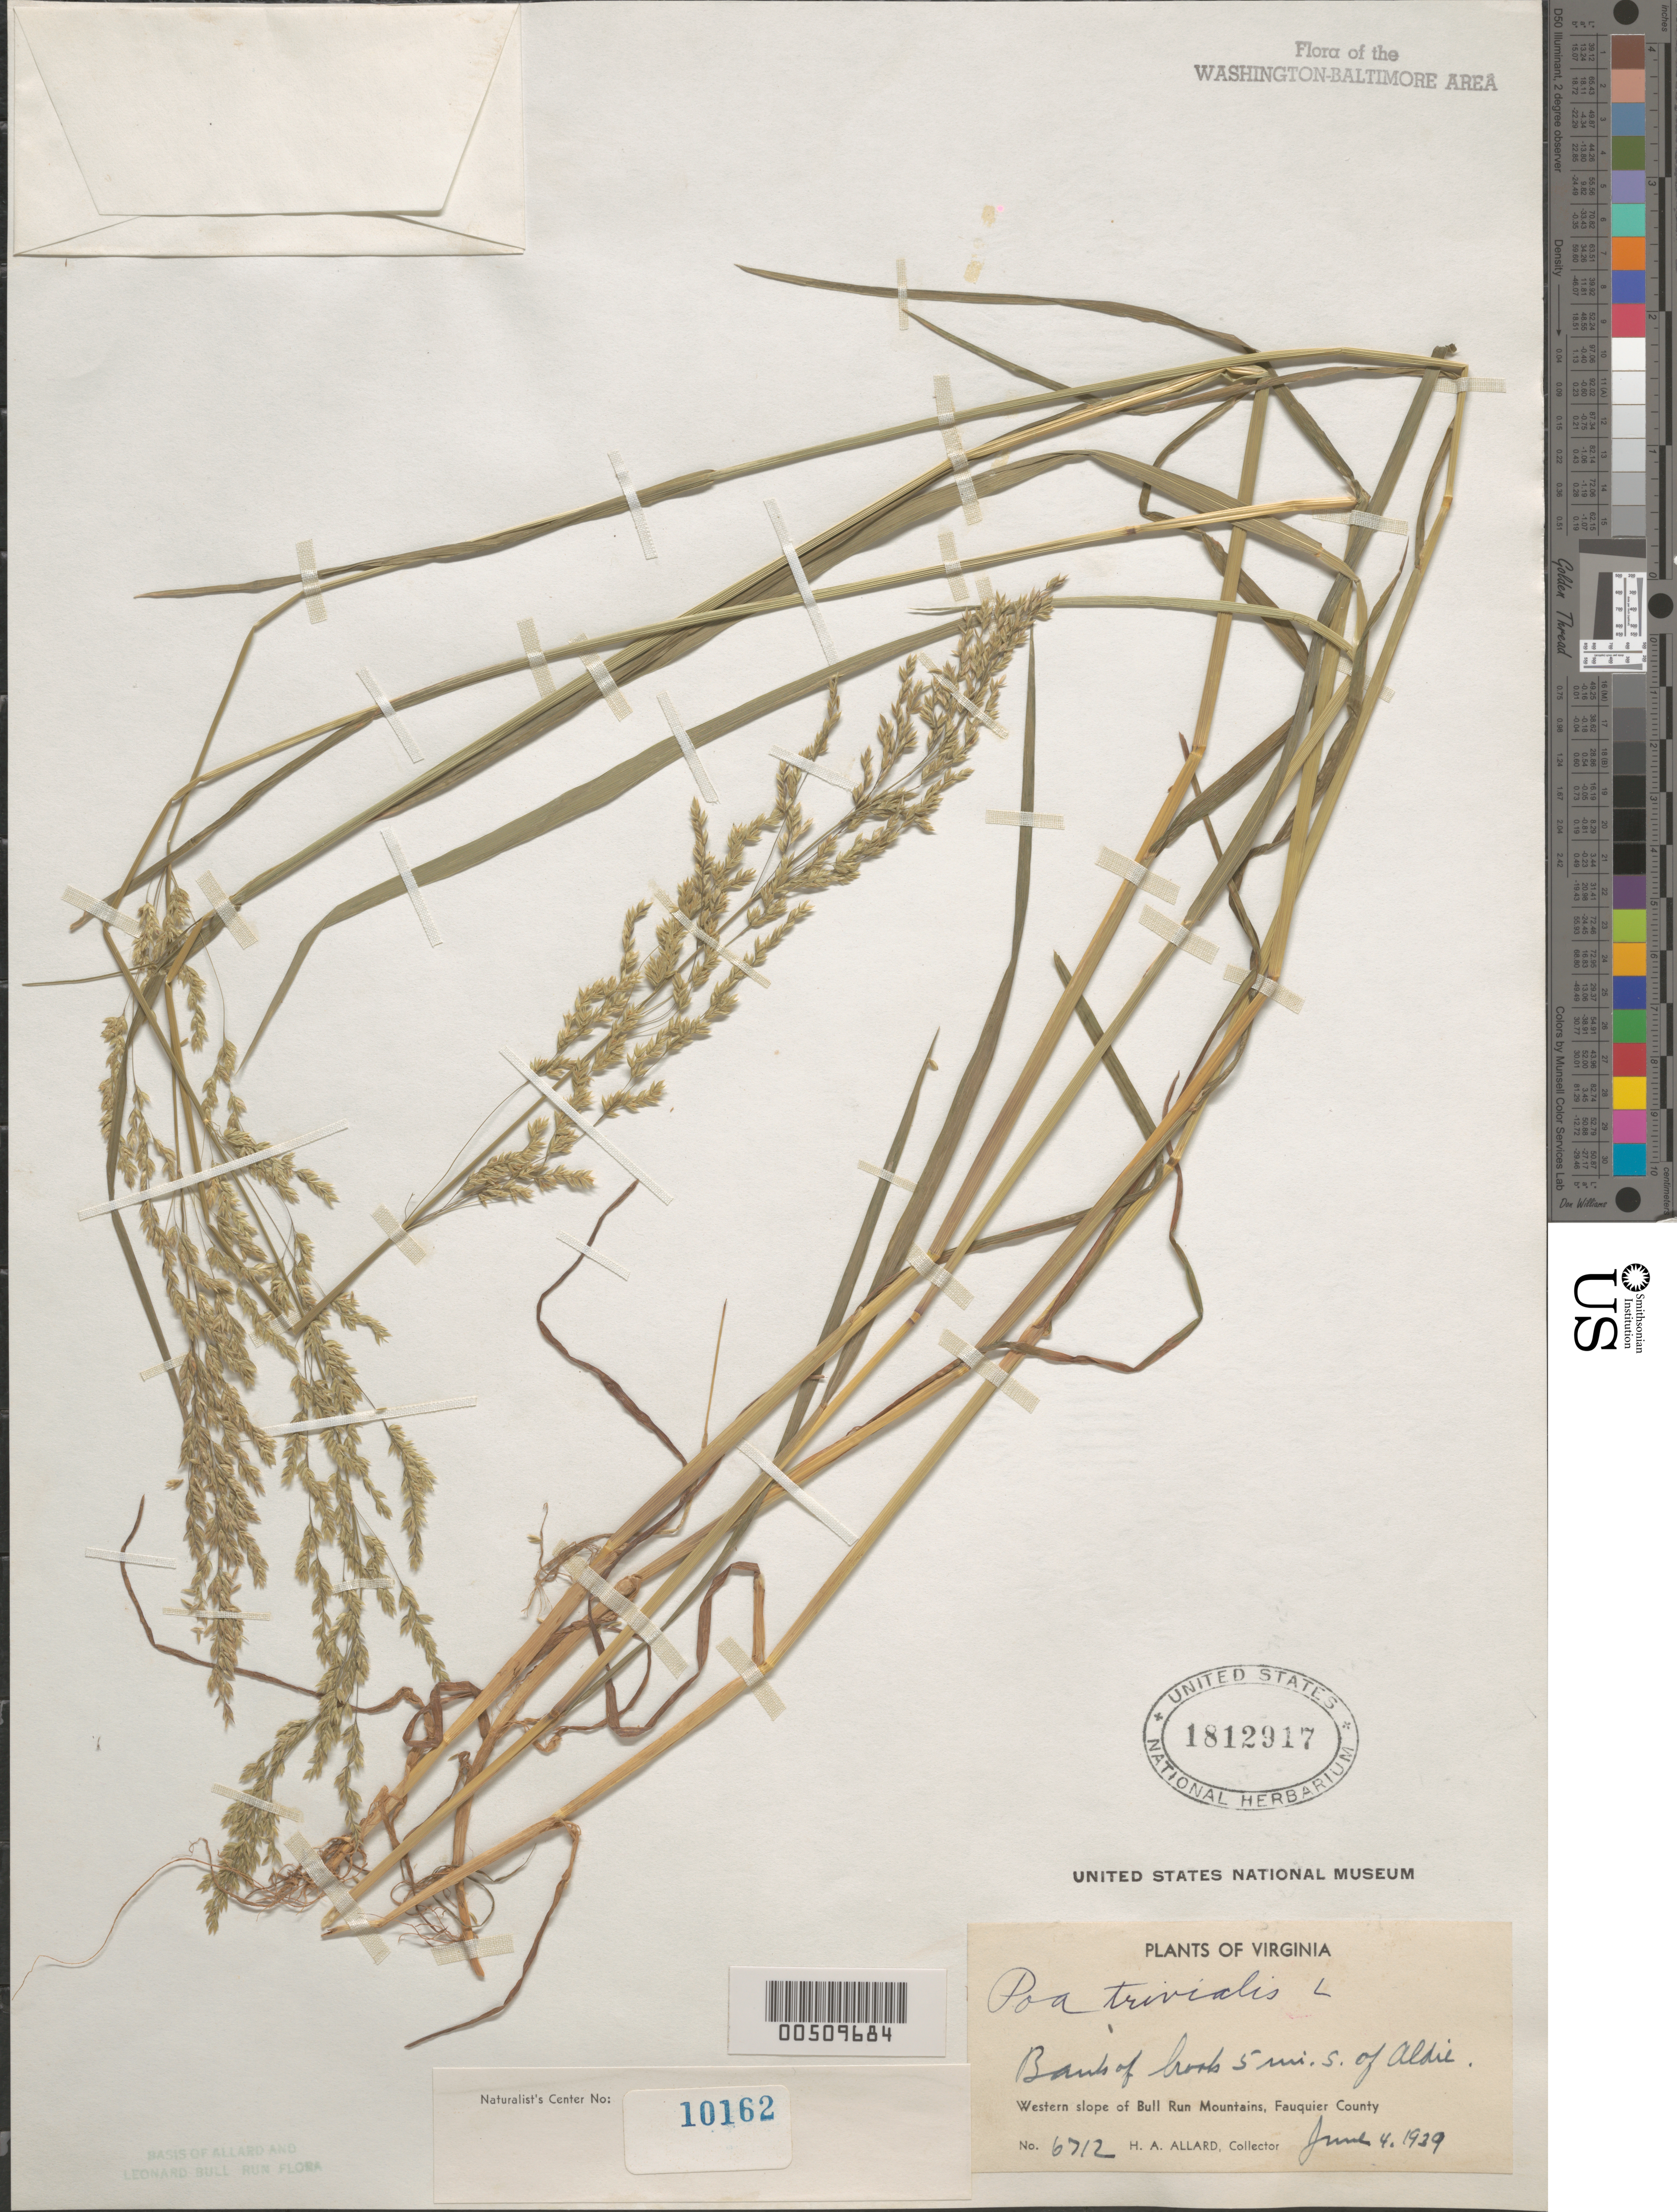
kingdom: Plantae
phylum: Tracheophyta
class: Liliopsida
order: Poales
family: Poaceae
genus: Poa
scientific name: Poa trivialis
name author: L.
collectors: H. A. Allard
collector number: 6712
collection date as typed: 04 Jun 1939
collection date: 1939-06-04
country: United States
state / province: Virginia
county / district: Fauquier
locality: Bull Run Mts., 5 mi. S of Aldie Bull Run Mts.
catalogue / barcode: US 1812917